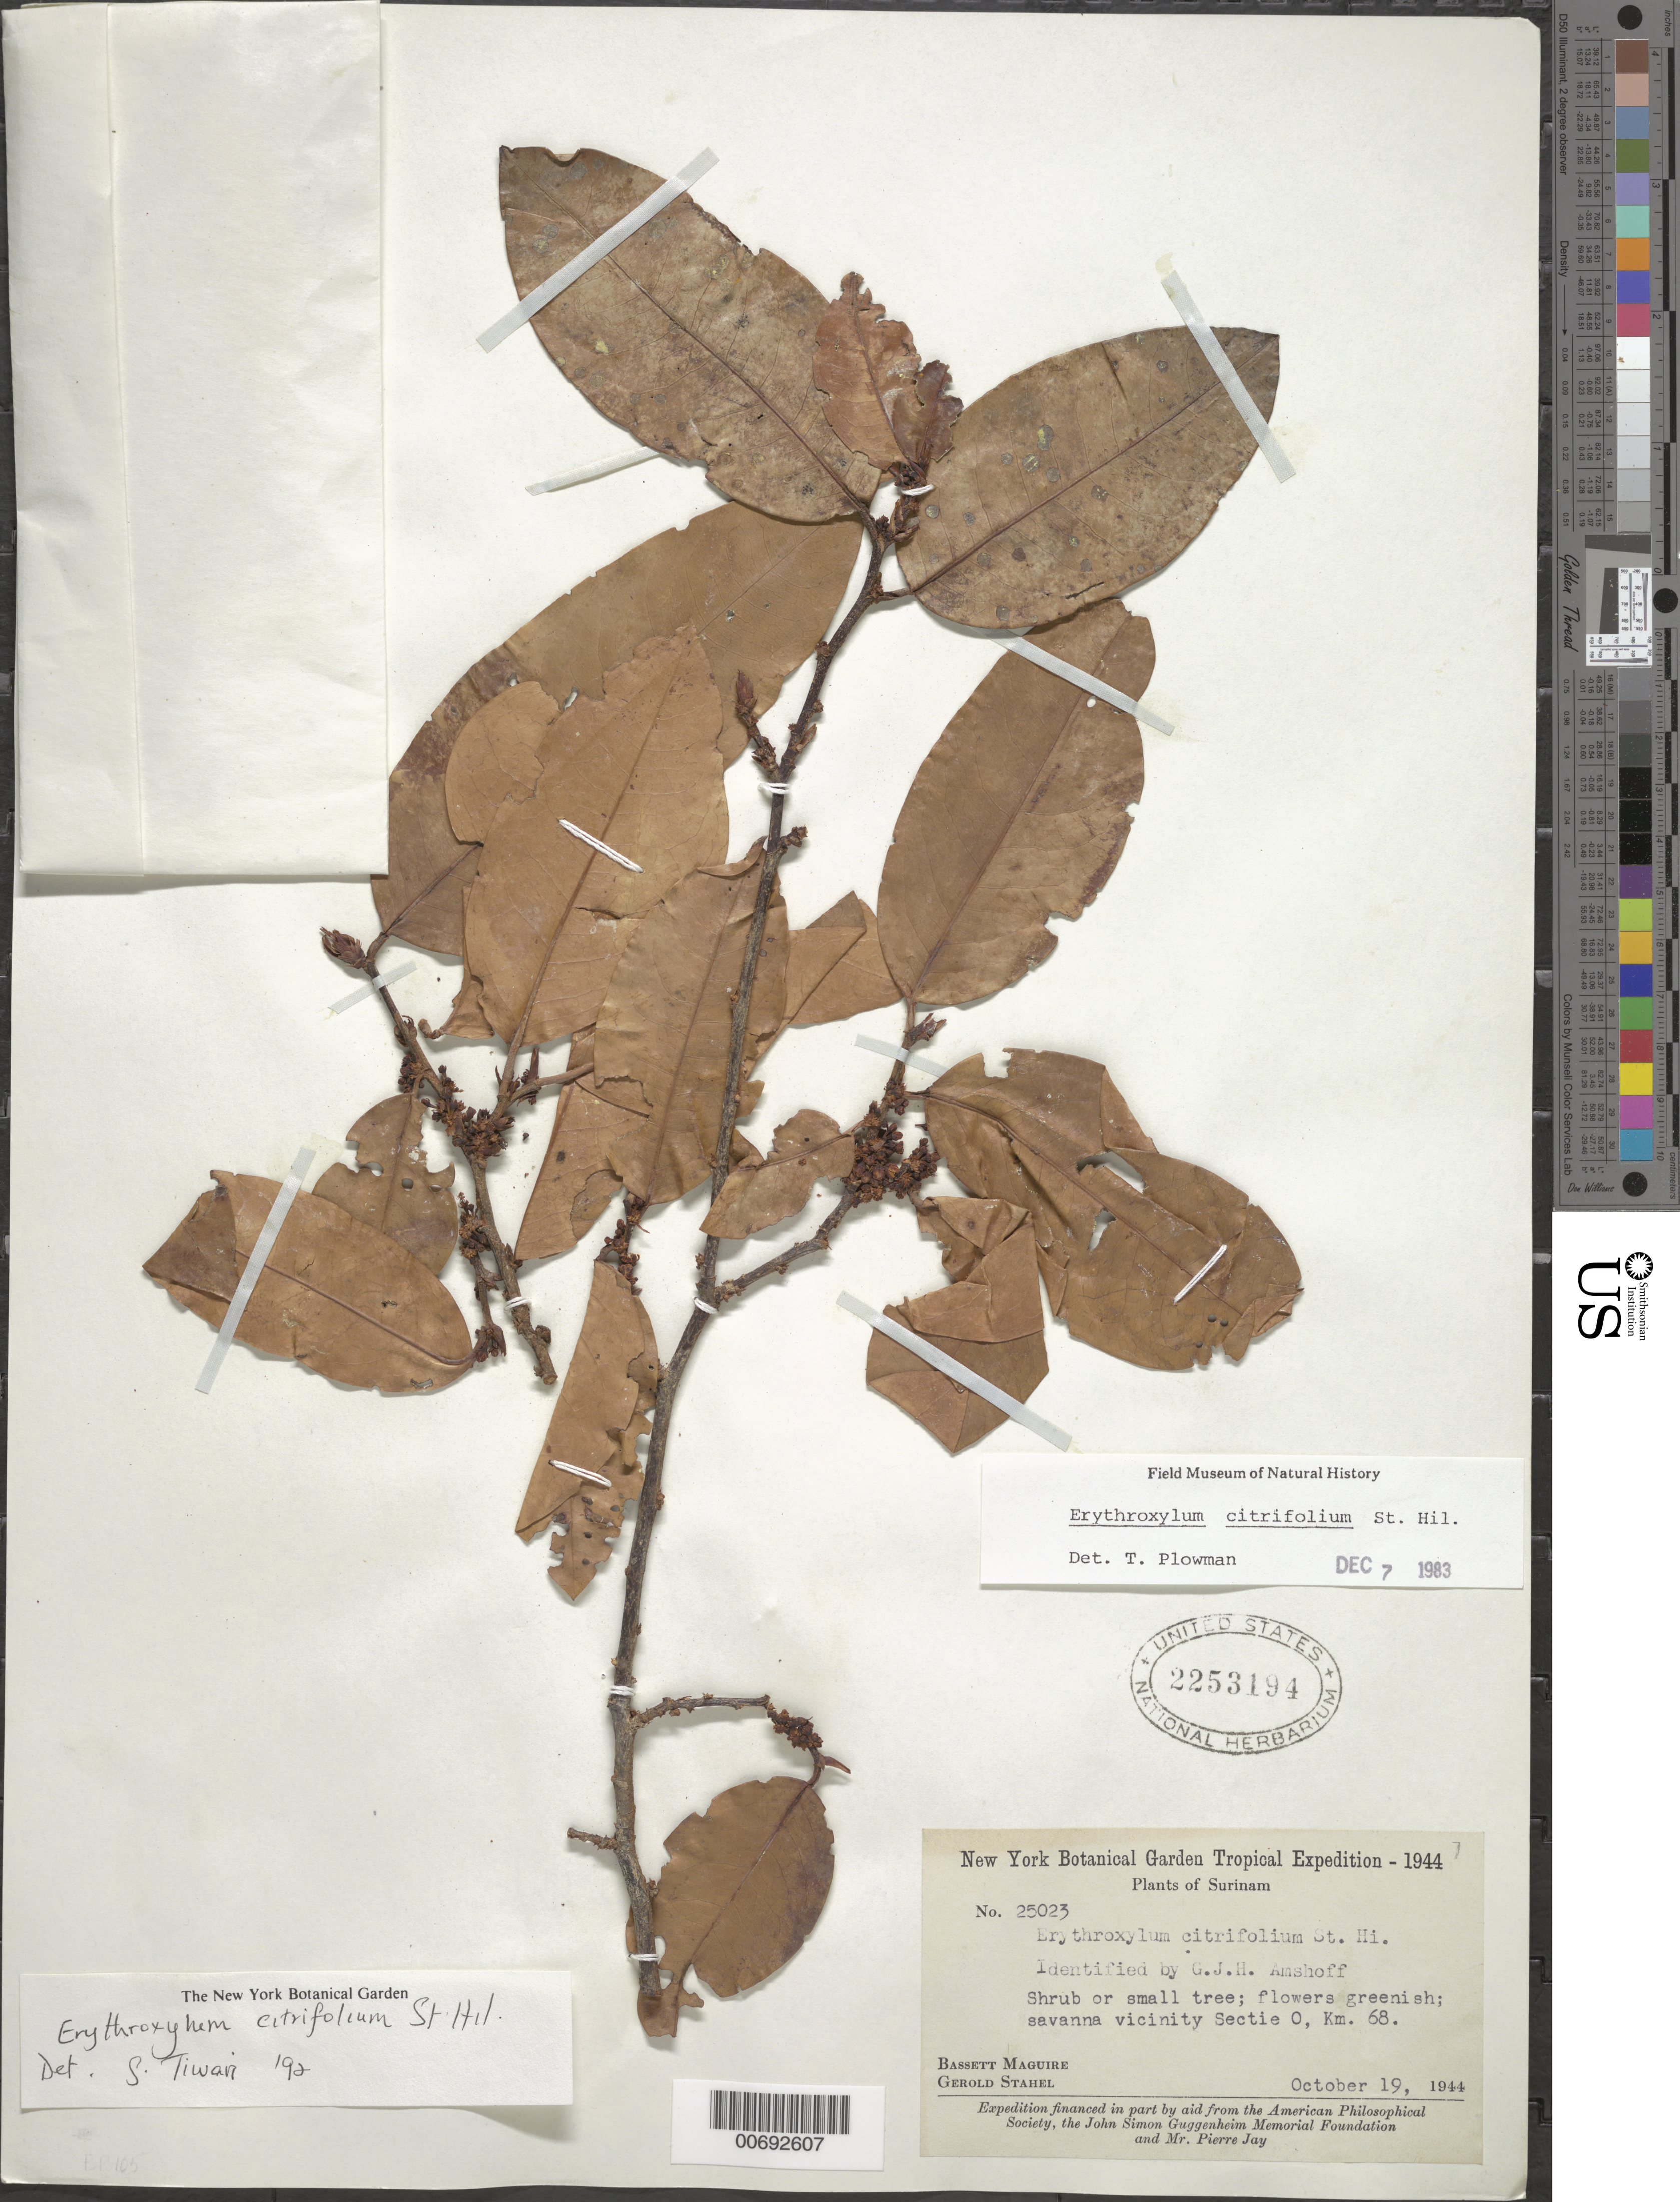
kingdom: Plantae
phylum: Tracheophyta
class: Magnoliopsida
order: Malpighiales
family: Erythroxylaceae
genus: Erythroxylum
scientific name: Erythroxylum citrifolium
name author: A. St.-Hil.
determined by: Tiwari, S.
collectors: B. Maguire & G. Stahel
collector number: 25023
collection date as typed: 19-Oct-44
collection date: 1944-10-19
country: Suriname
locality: Sectie O, km 68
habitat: Savanna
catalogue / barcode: US 2253194